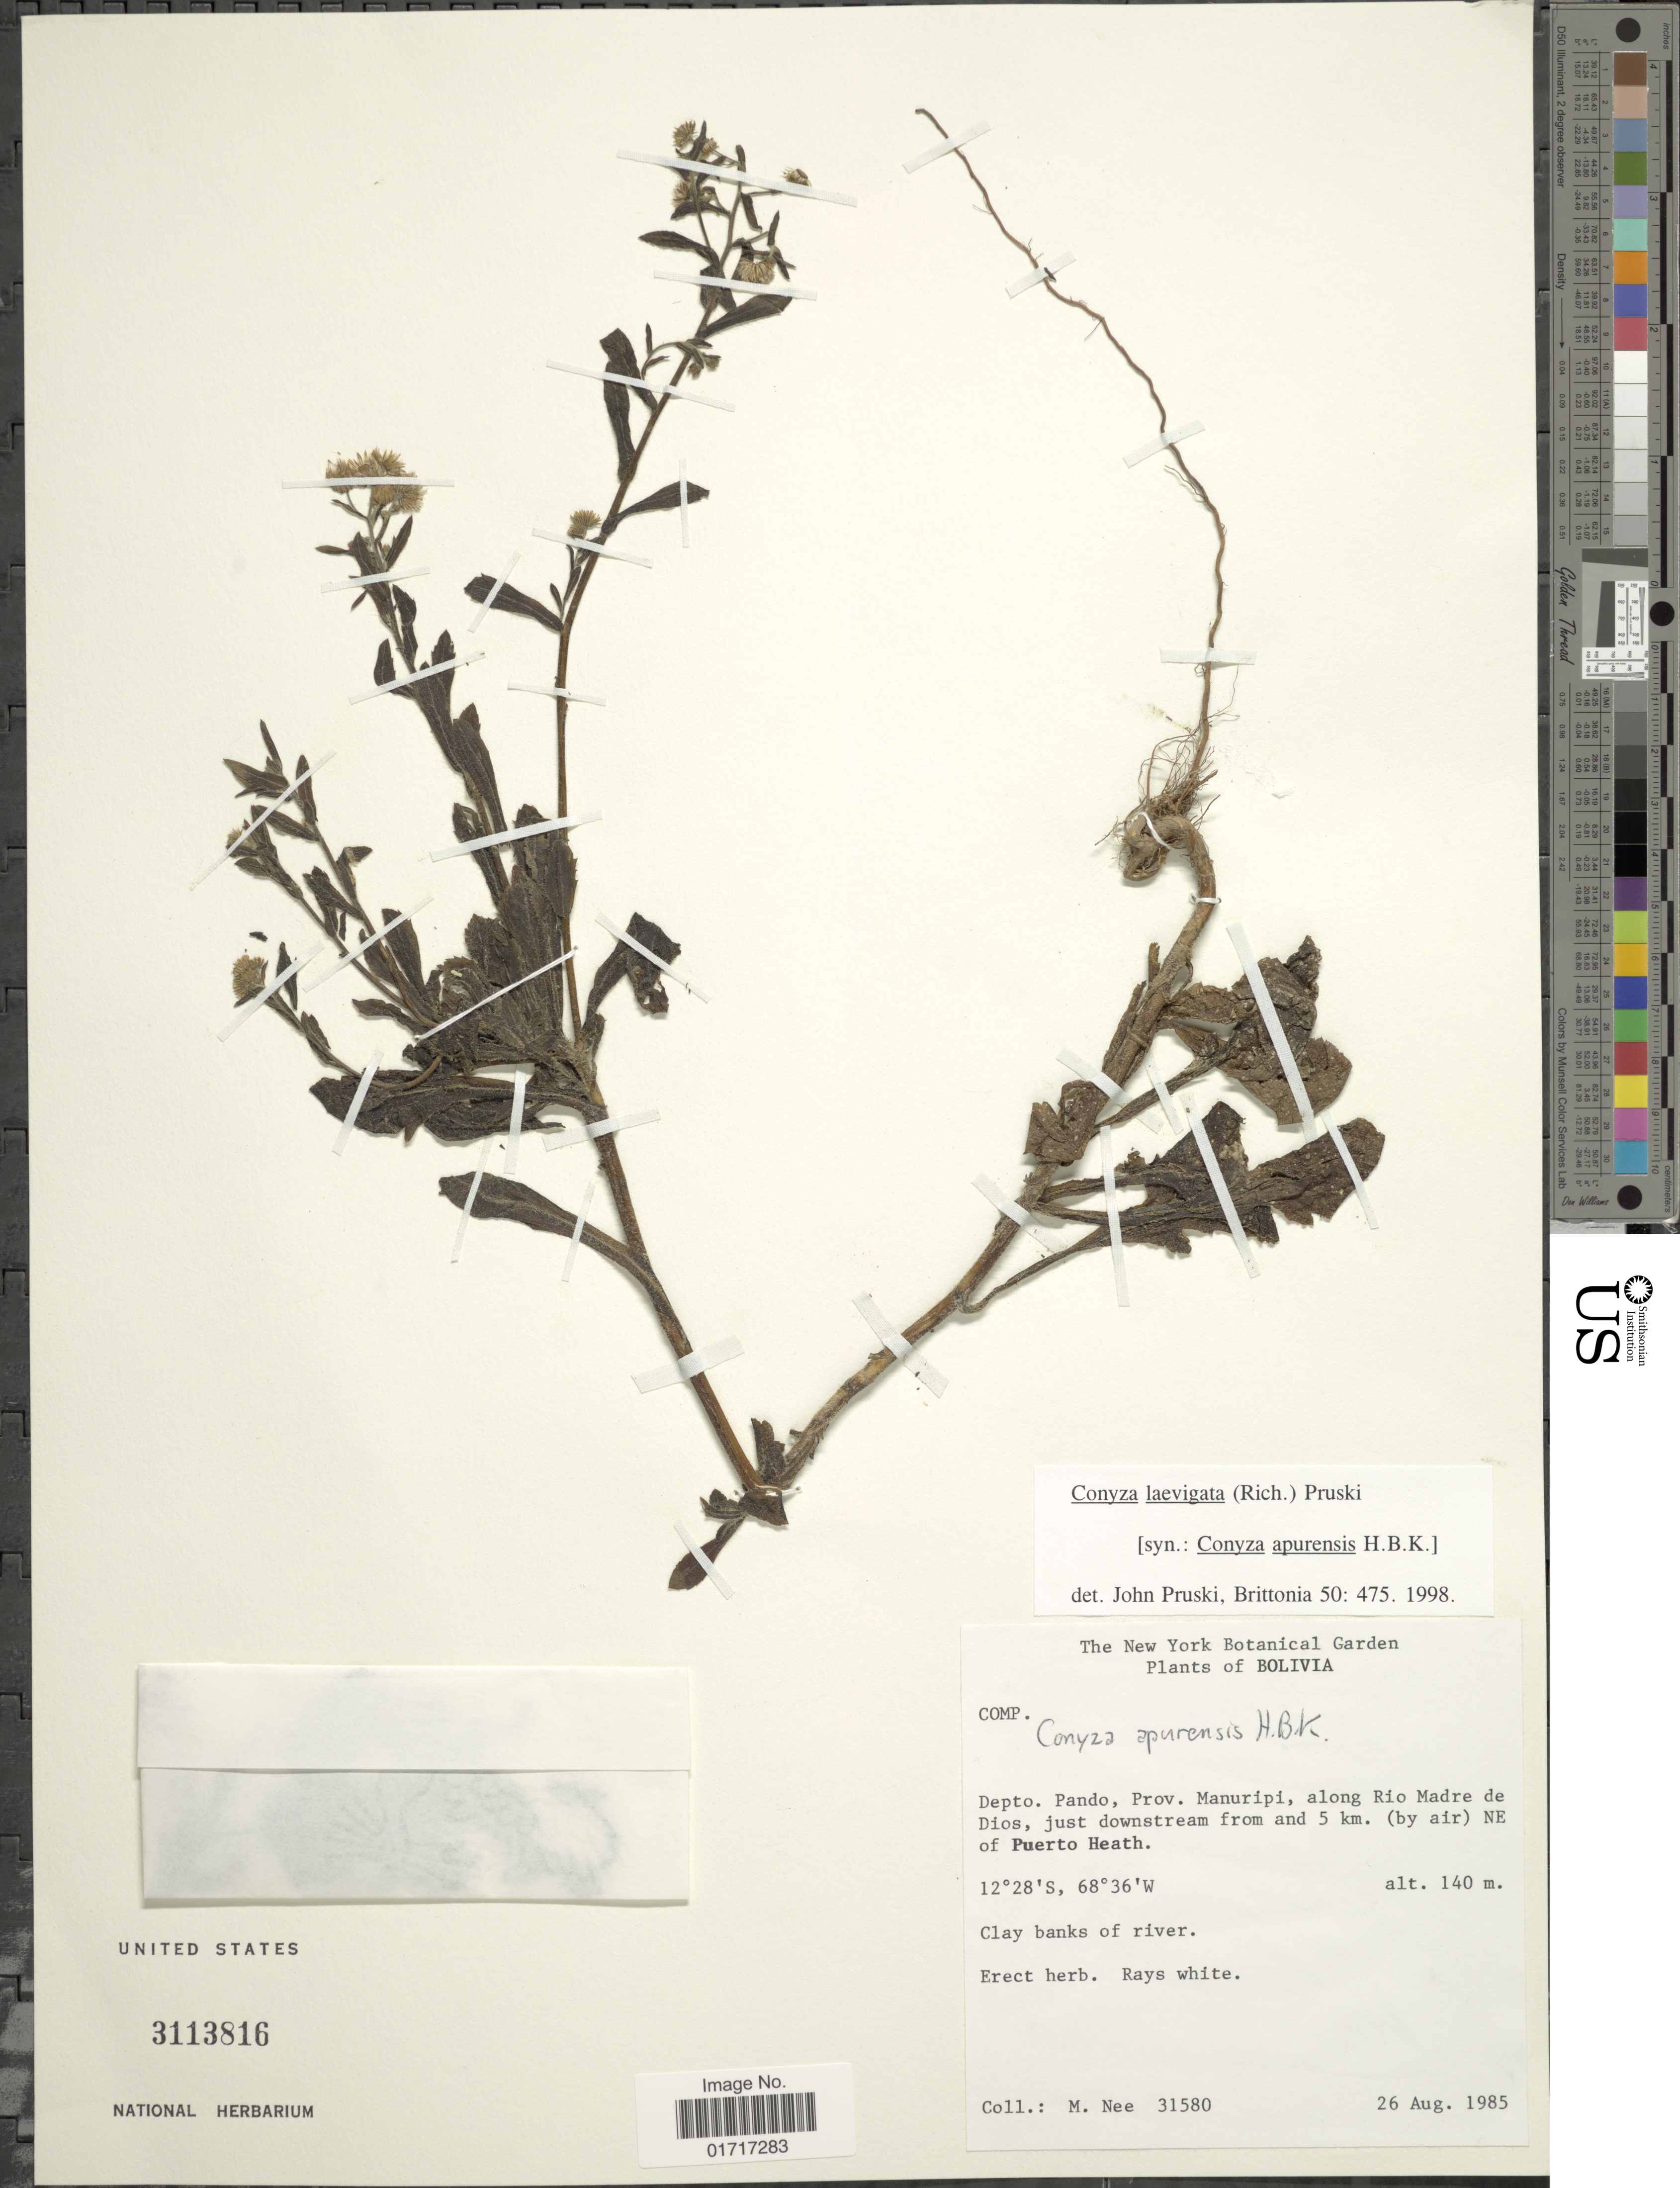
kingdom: Plantae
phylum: Tracheophyta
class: Magnoliopsida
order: Asterales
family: Asteraceae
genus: Conyza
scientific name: Conyza laevigata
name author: (Rich.) Pruski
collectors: M. Nee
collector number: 31580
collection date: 1985-08-26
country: Bolivia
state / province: Pando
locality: Depto. Pando. Prov. Manuripi, along Rio Madre de Dios, just downstream from and 5 km. (by air) NE of Puerto Heath.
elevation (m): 140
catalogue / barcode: US 3113816